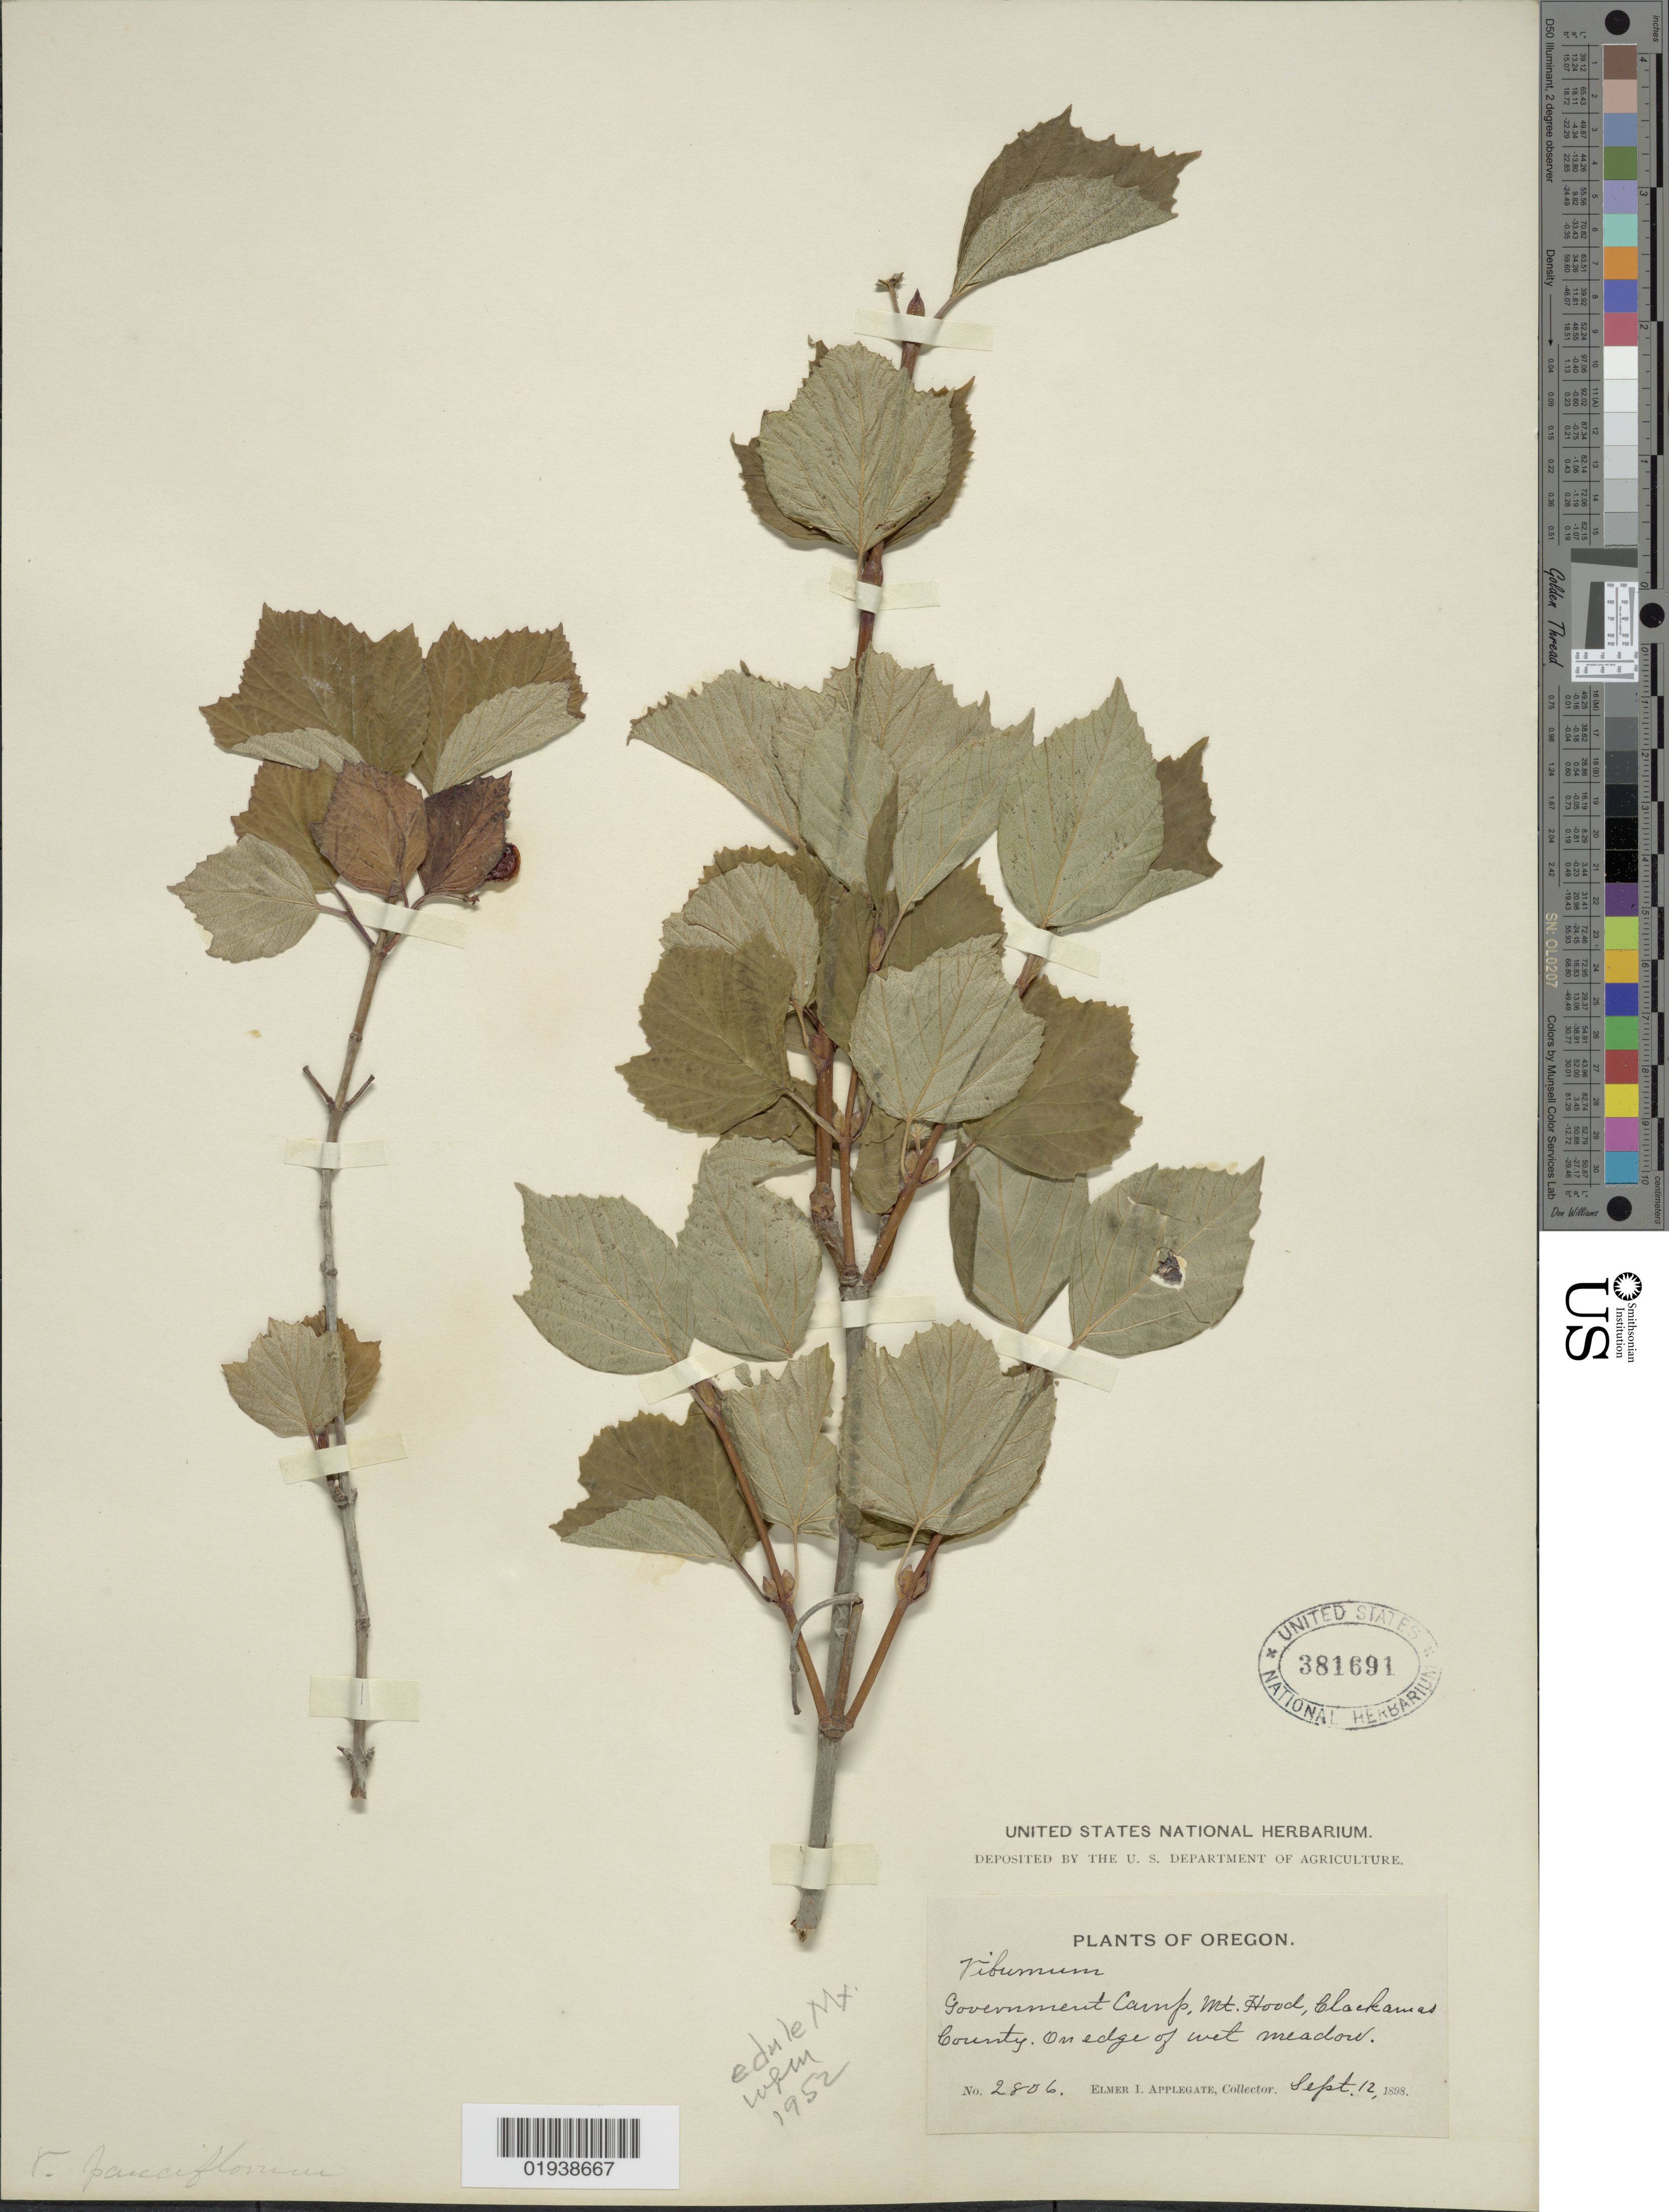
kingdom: Plantae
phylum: Tracheophyta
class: Magnoliopsida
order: Dipsacales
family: Viburnaceae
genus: Viburnum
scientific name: Viburnum edule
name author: (Michx.) Raf.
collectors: E. I. Applegate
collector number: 2806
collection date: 1898-09-12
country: United States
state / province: Oregon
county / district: Clackamas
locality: Government Camp, Mt. Hood, Clackamas County.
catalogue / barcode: US 381691